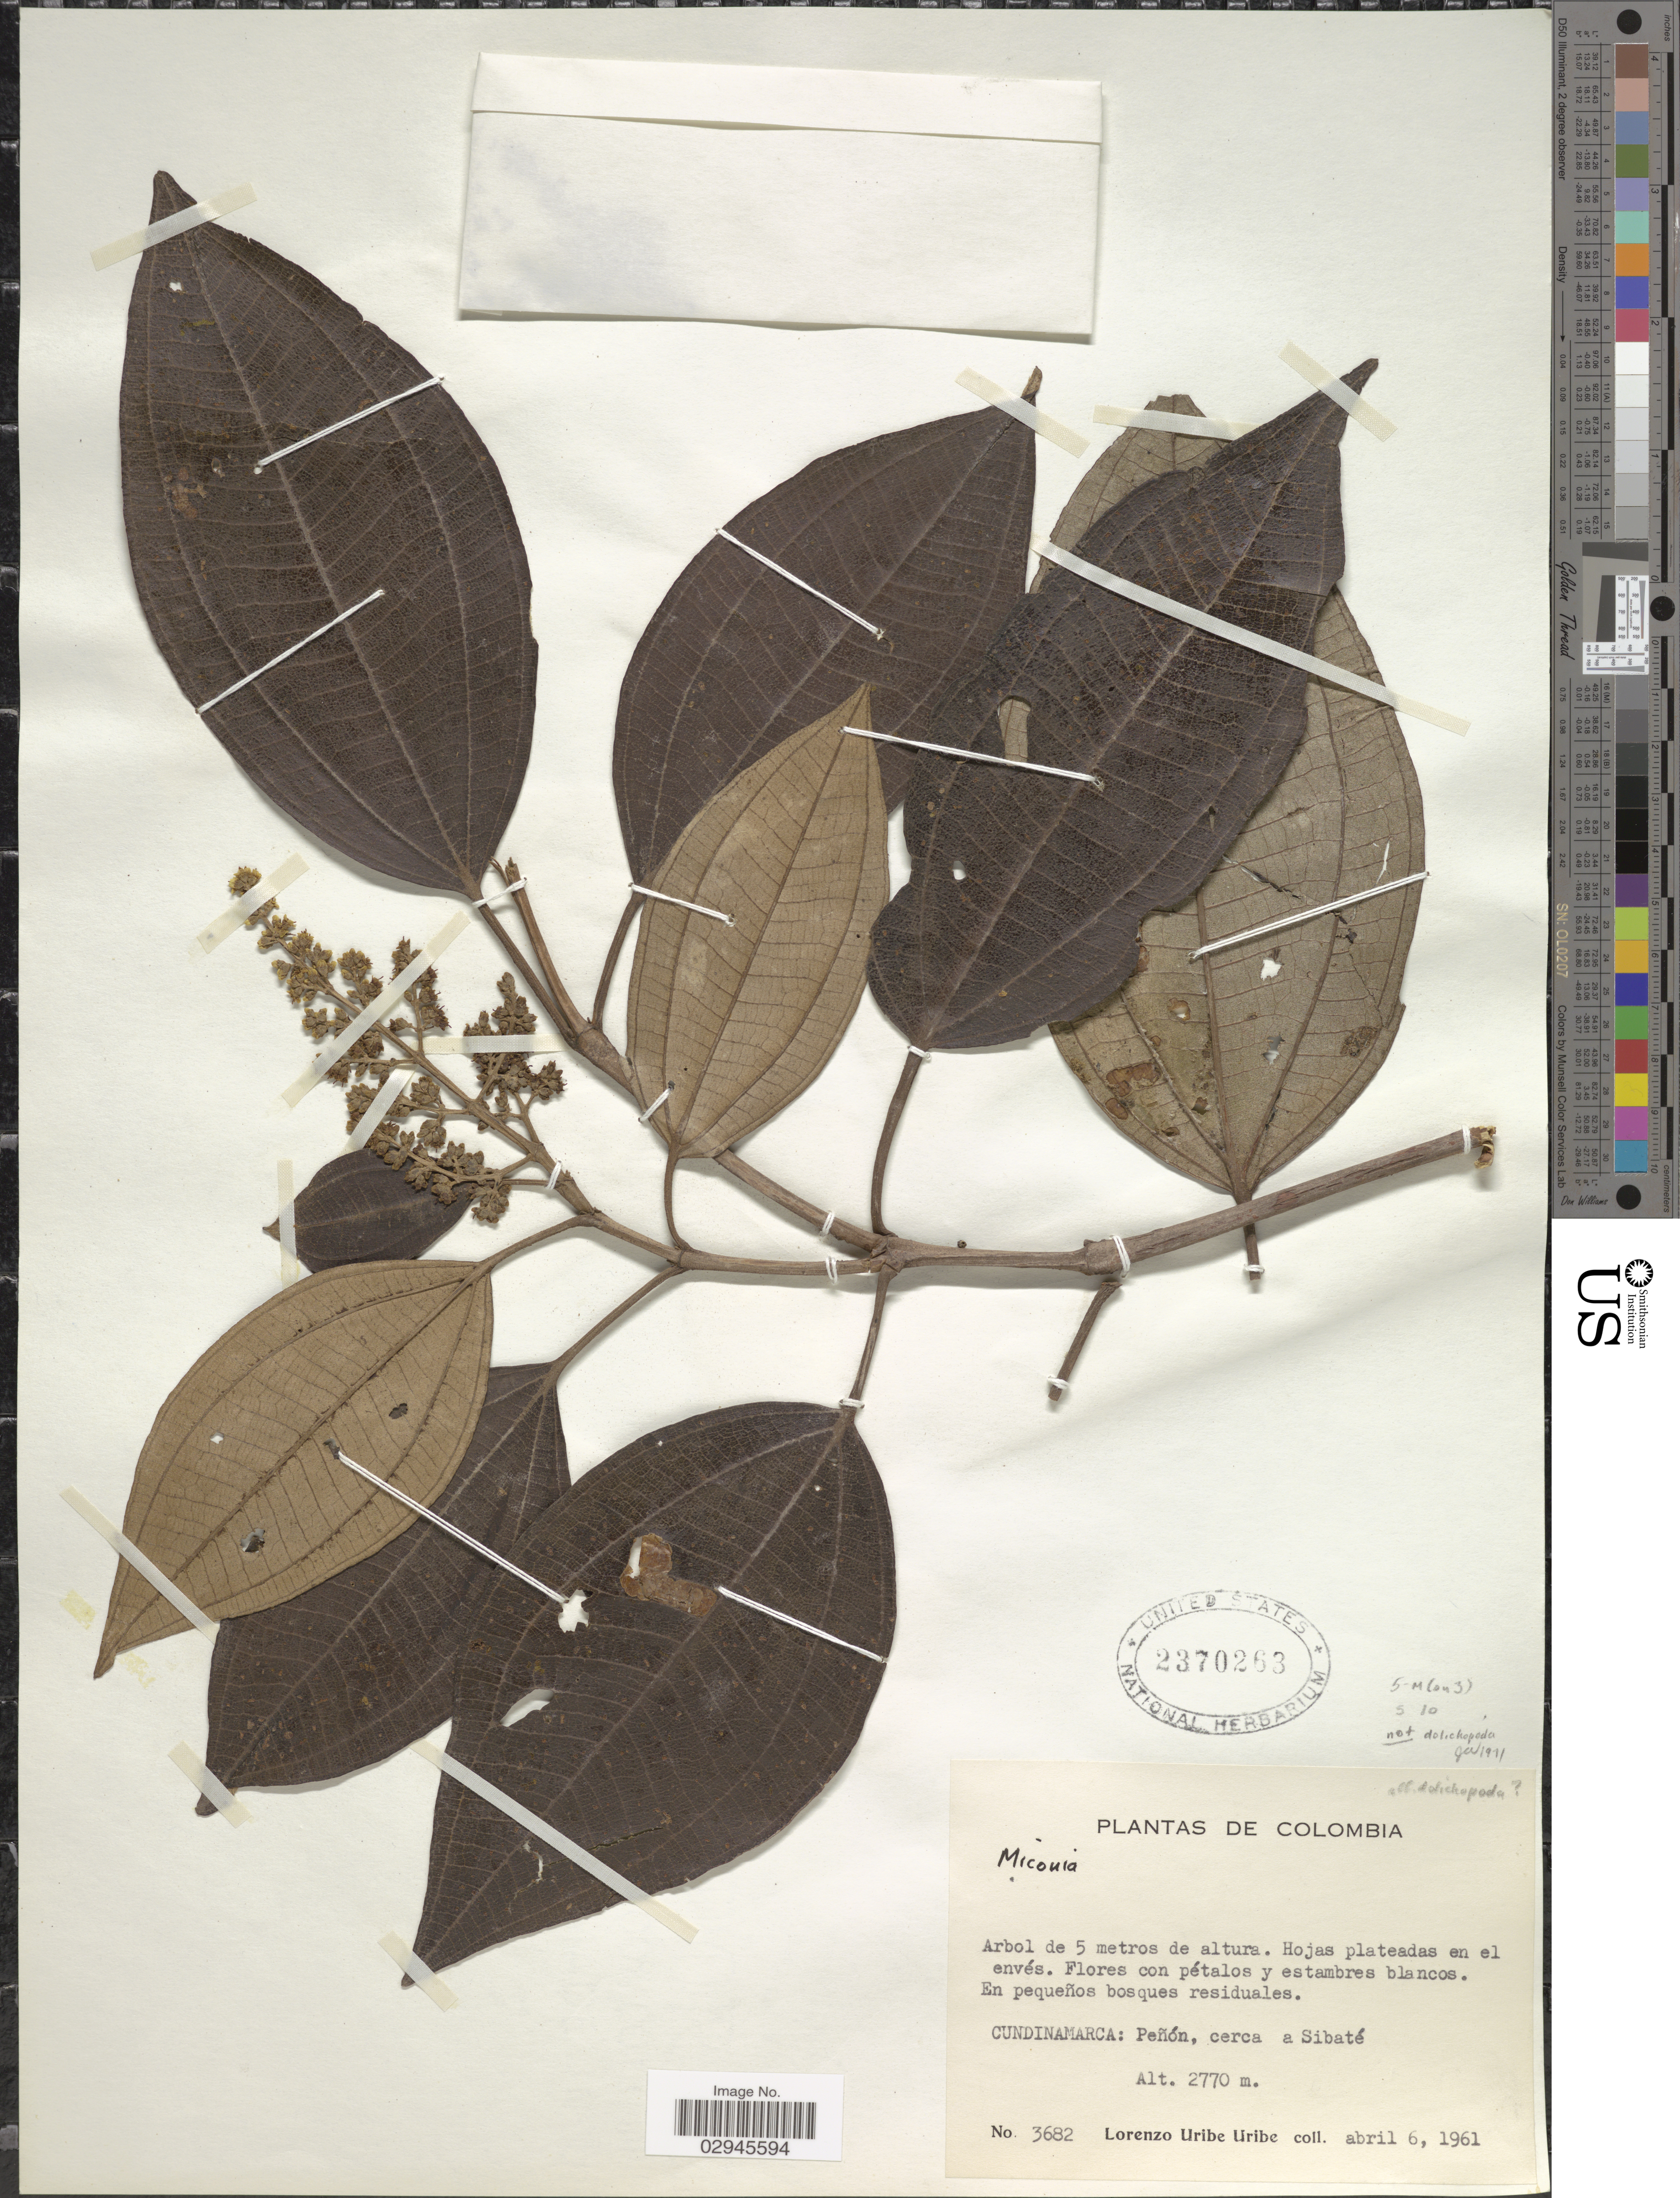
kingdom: Plantae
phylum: Tracheophyta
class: Magnoliopsida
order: Myrtales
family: Melastomataceae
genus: Miconia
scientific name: Miconia sp.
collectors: L. Uribe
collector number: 3682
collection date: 1961-04-06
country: Colombia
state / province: Cundinamarca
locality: Peñón, cerca a Sibaté.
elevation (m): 2770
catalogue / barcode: US 2370263